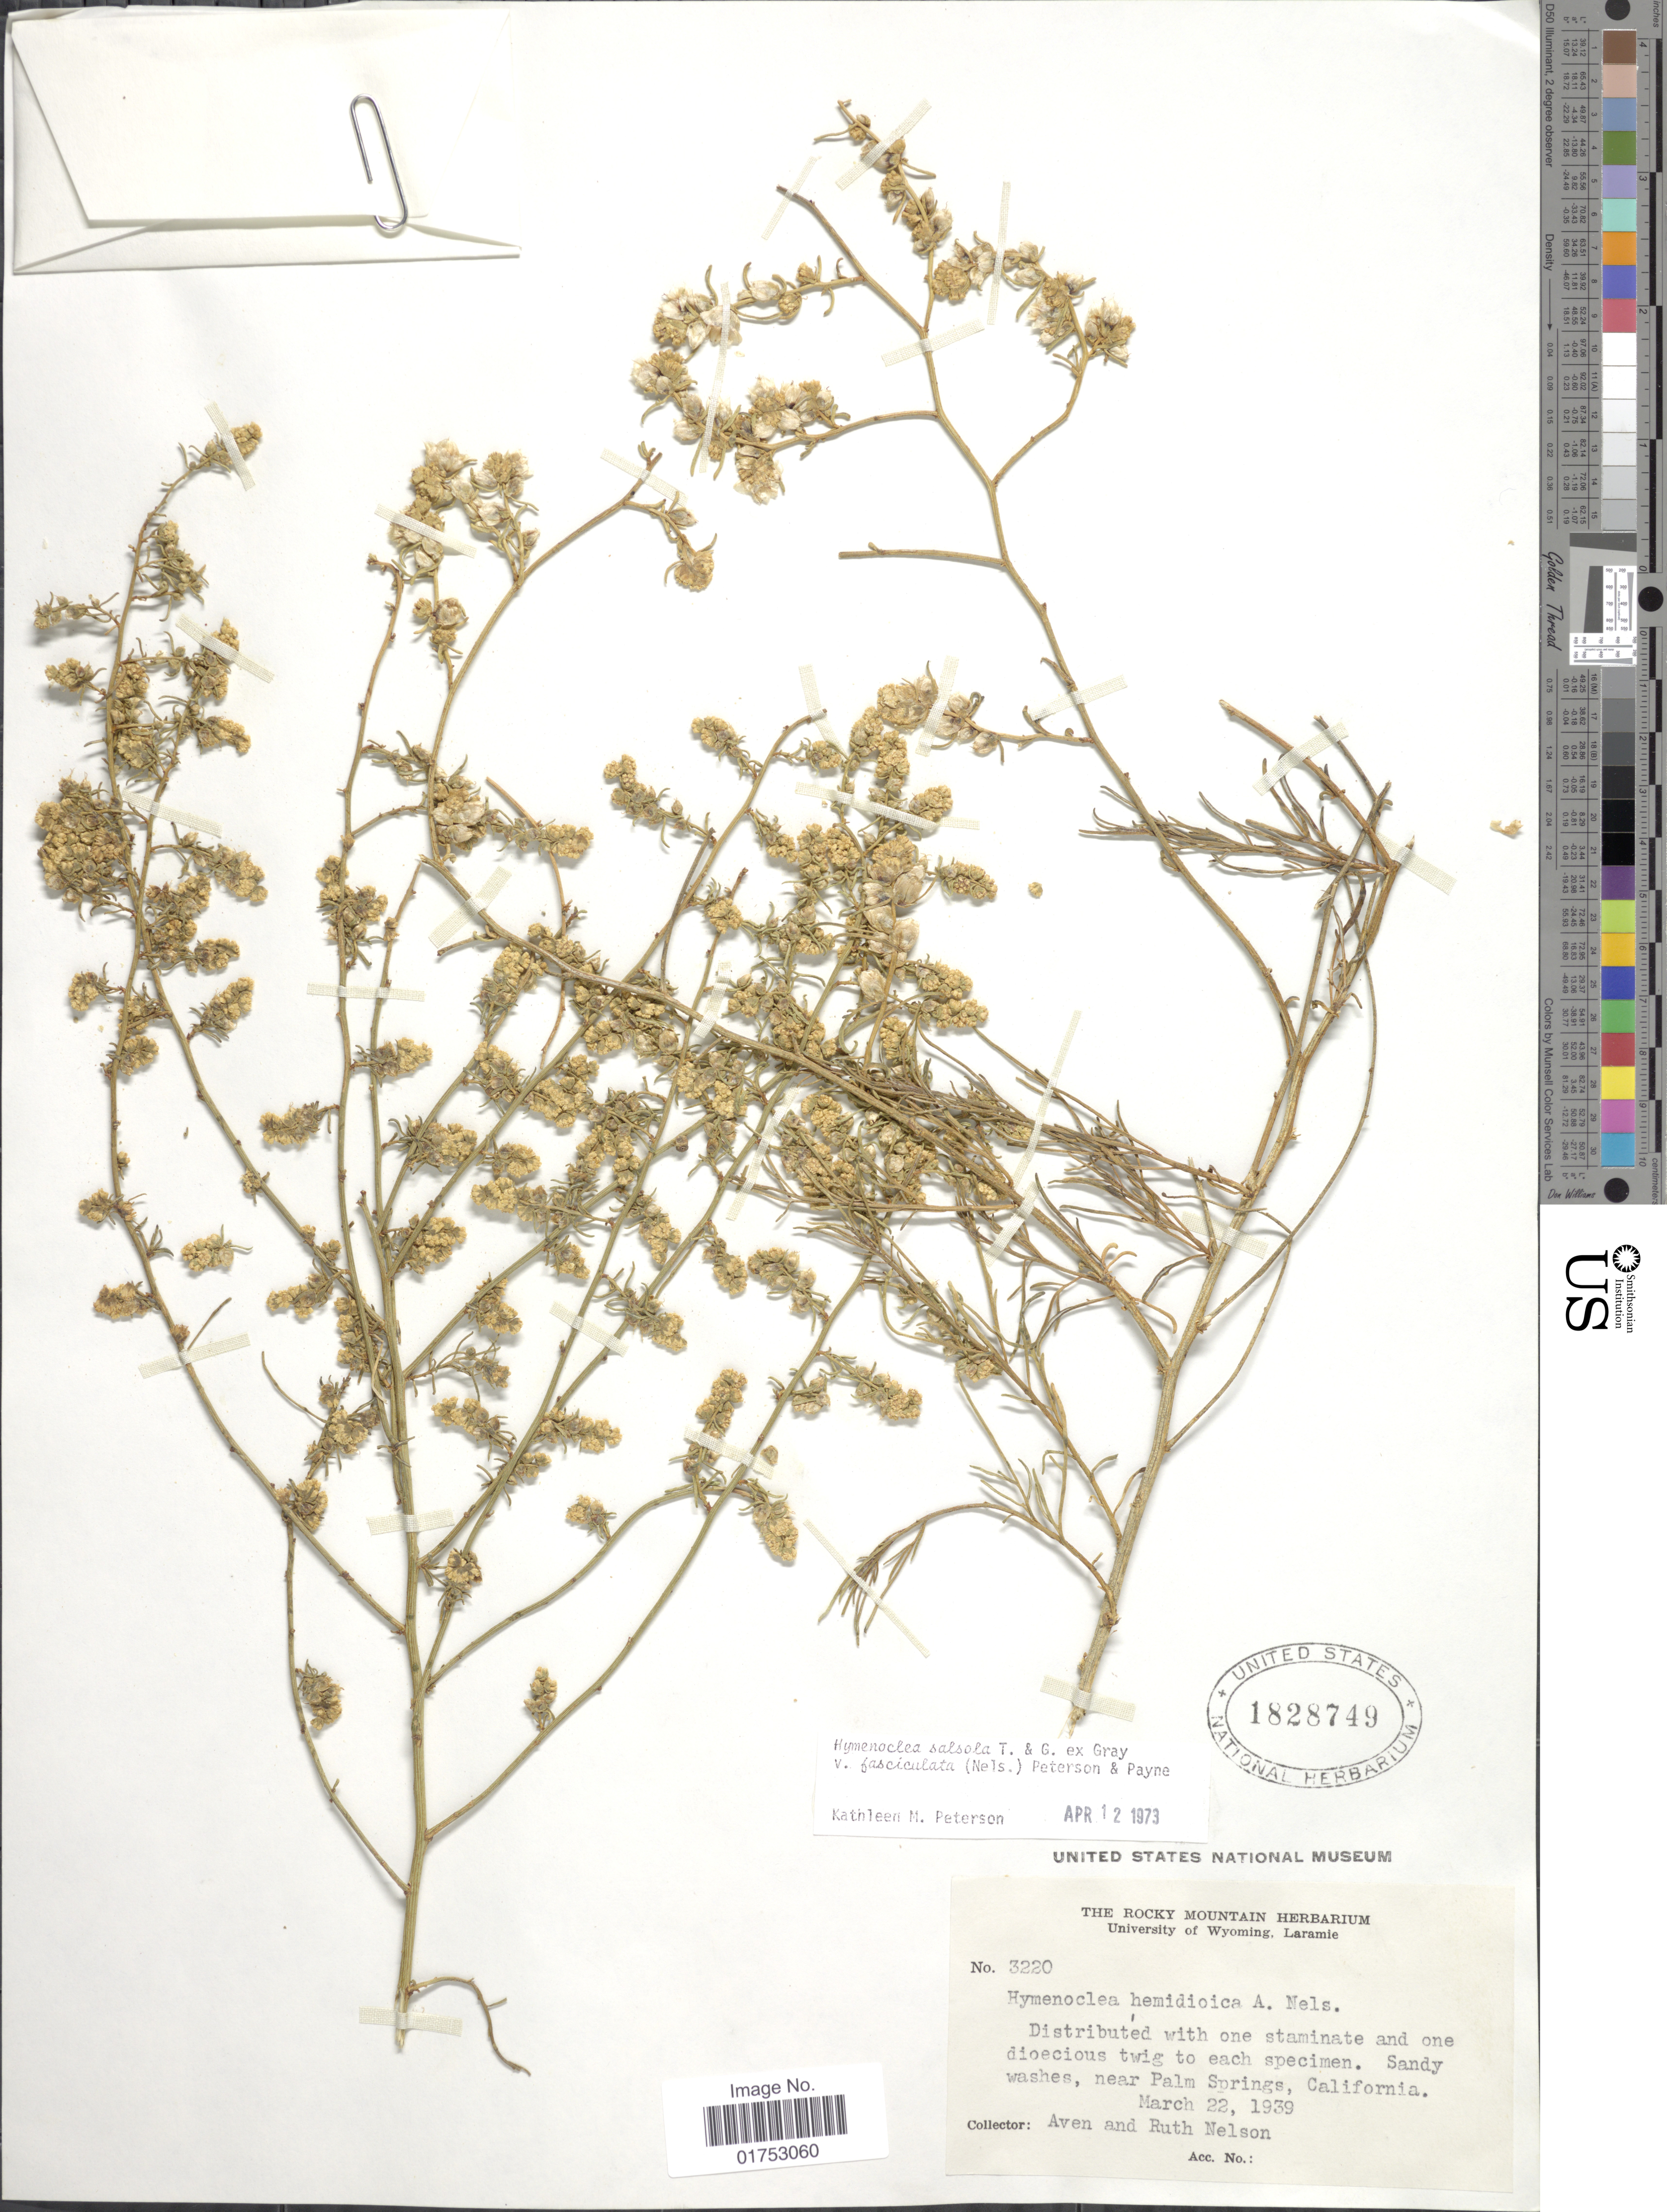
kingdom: Plantae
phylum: Tracheophyta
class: Magnoliopsida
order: Asterales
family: Asteraceae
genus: Hymenoclea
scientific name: Hymenoclea salsola var. fasciculata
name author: (A. Nelson) K.M. Peterson & W.W.Payne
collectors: A. Nelson & R. A. Nelson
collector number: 3220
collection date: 1939-03-22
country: United States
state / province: California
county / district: Riverside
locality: Near Palm Springs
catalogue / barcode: US 1828749